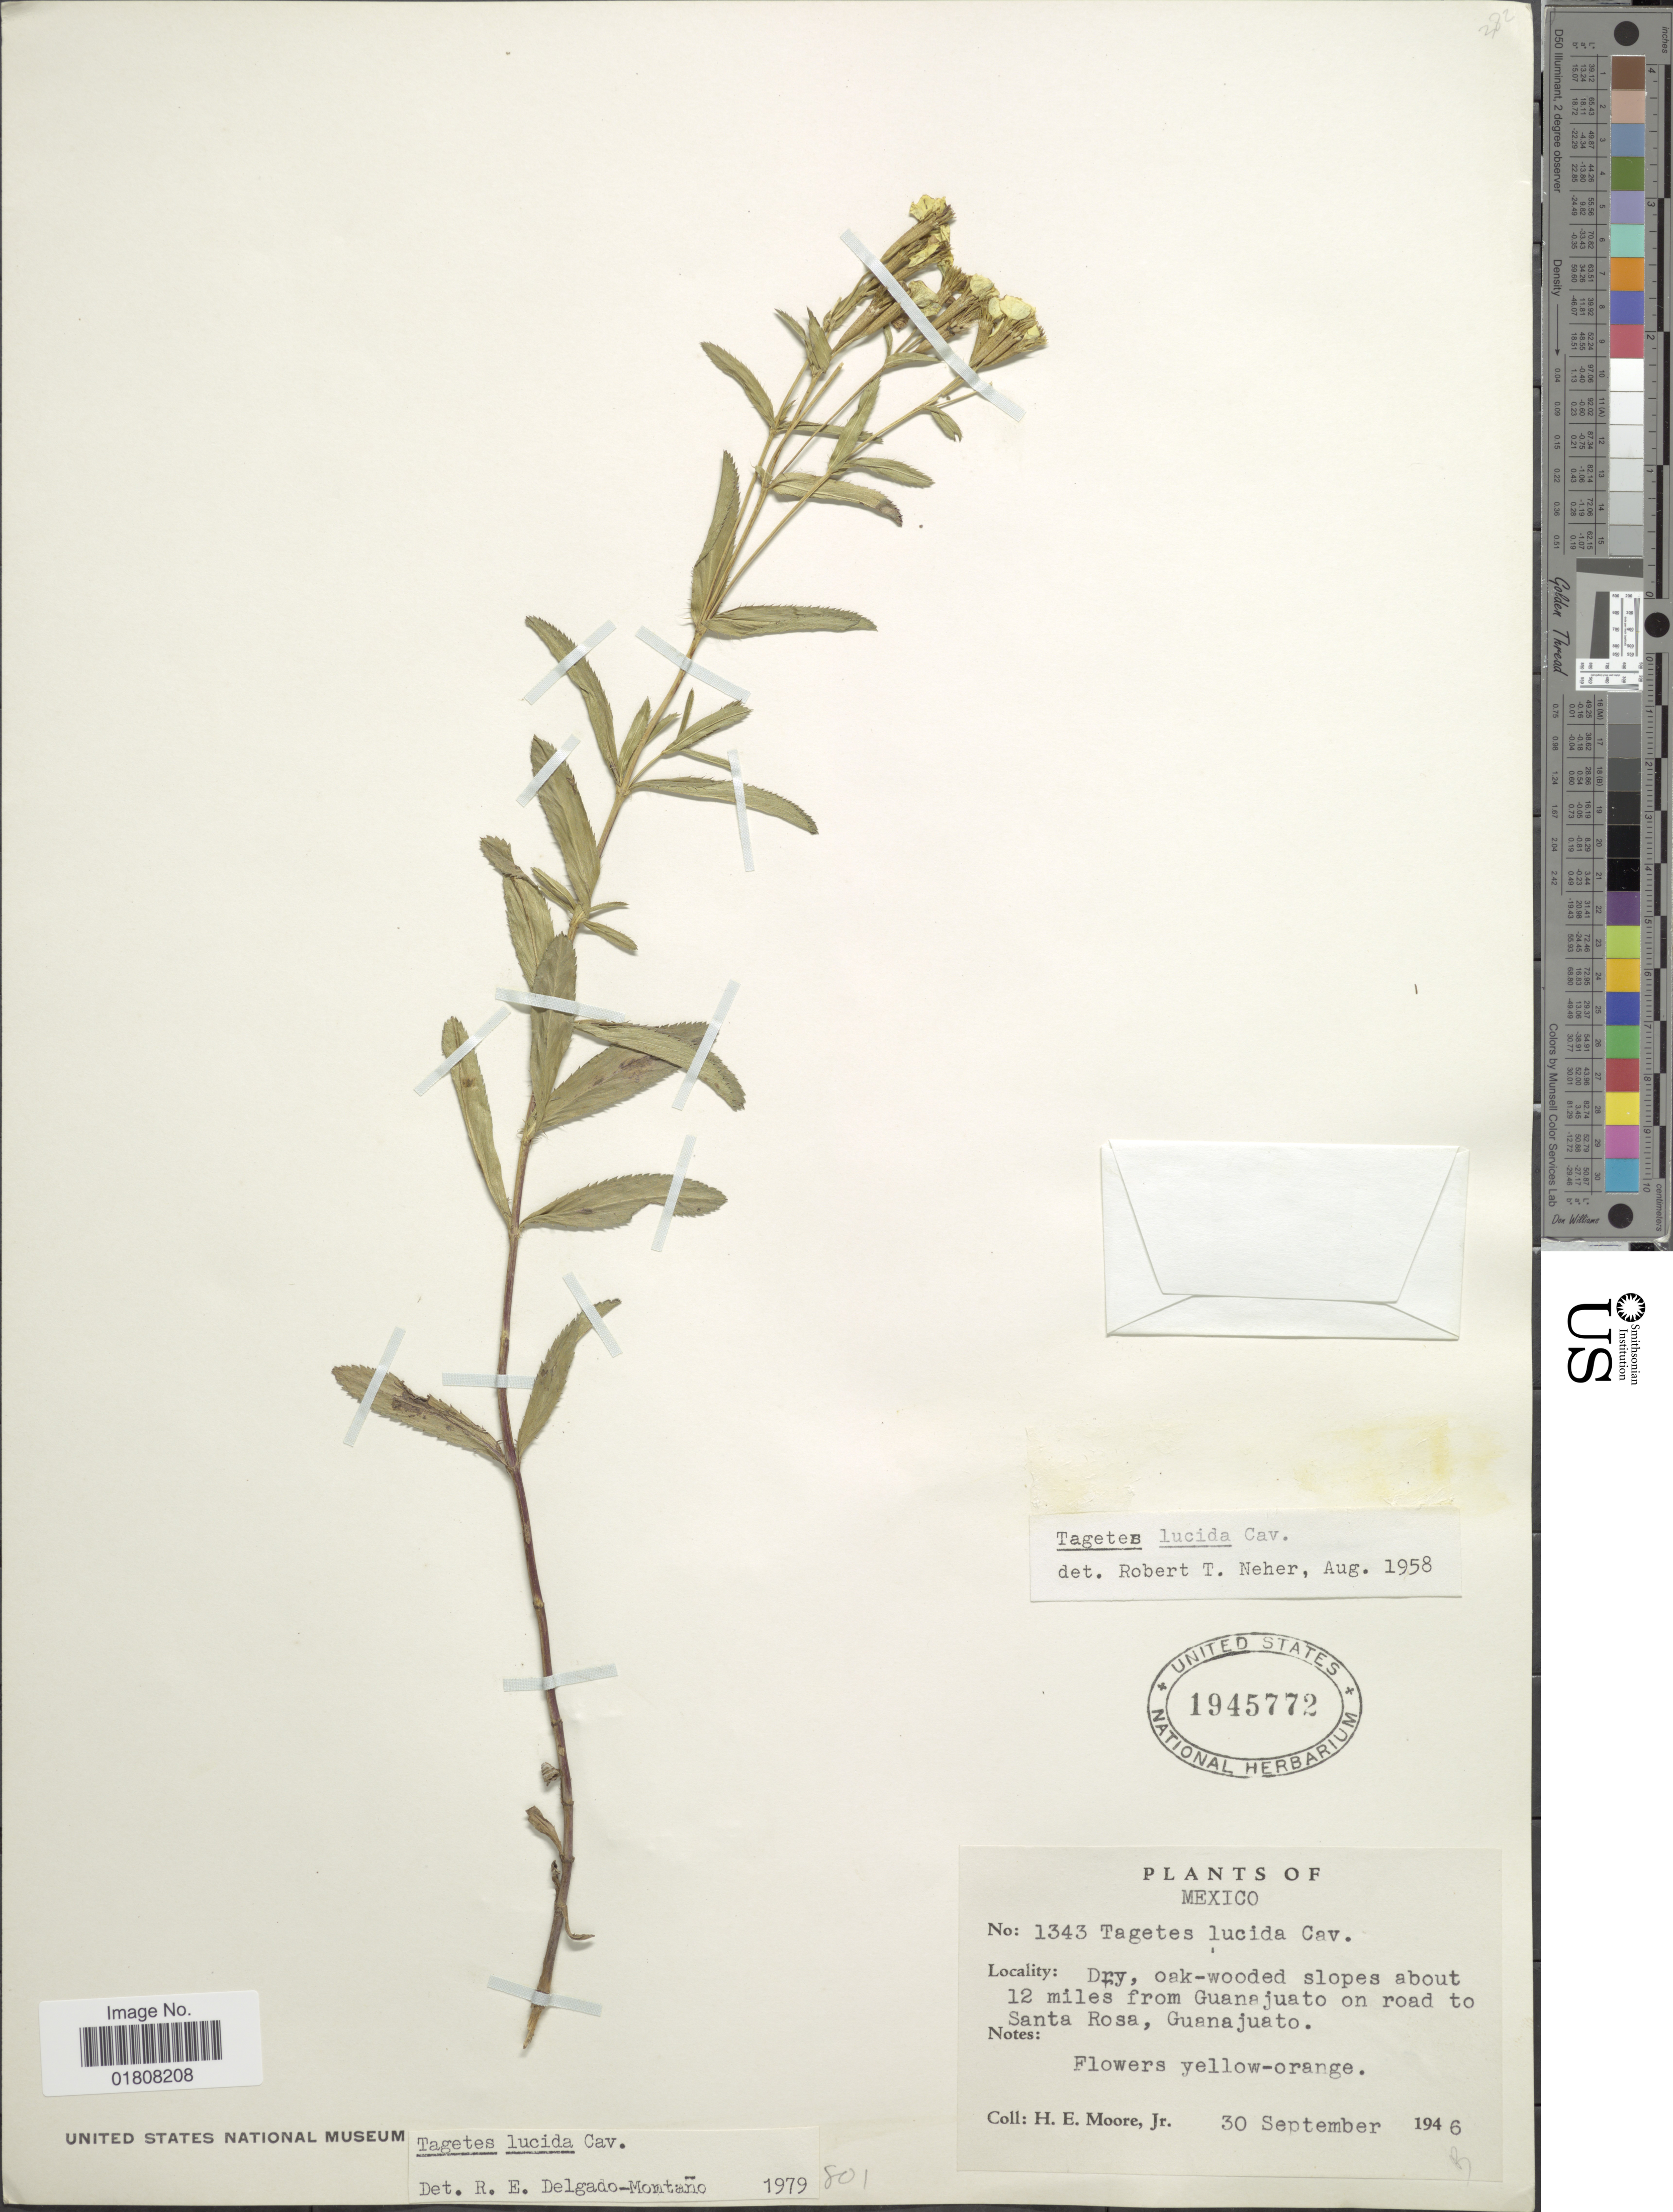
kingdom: Plantae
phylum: Tracheophyta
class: Magnoliopsida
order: Asterales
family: Asteraceae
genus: Tagetes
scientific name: Tagetes lucida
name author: Cav.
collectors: H. Moore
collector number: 1343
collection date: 1946-09-30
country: Mexico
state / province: Guanajuato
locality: About 12 miles from Guanajuato on road to Santa Rosa, Guanajuato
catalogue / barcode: US 1945772